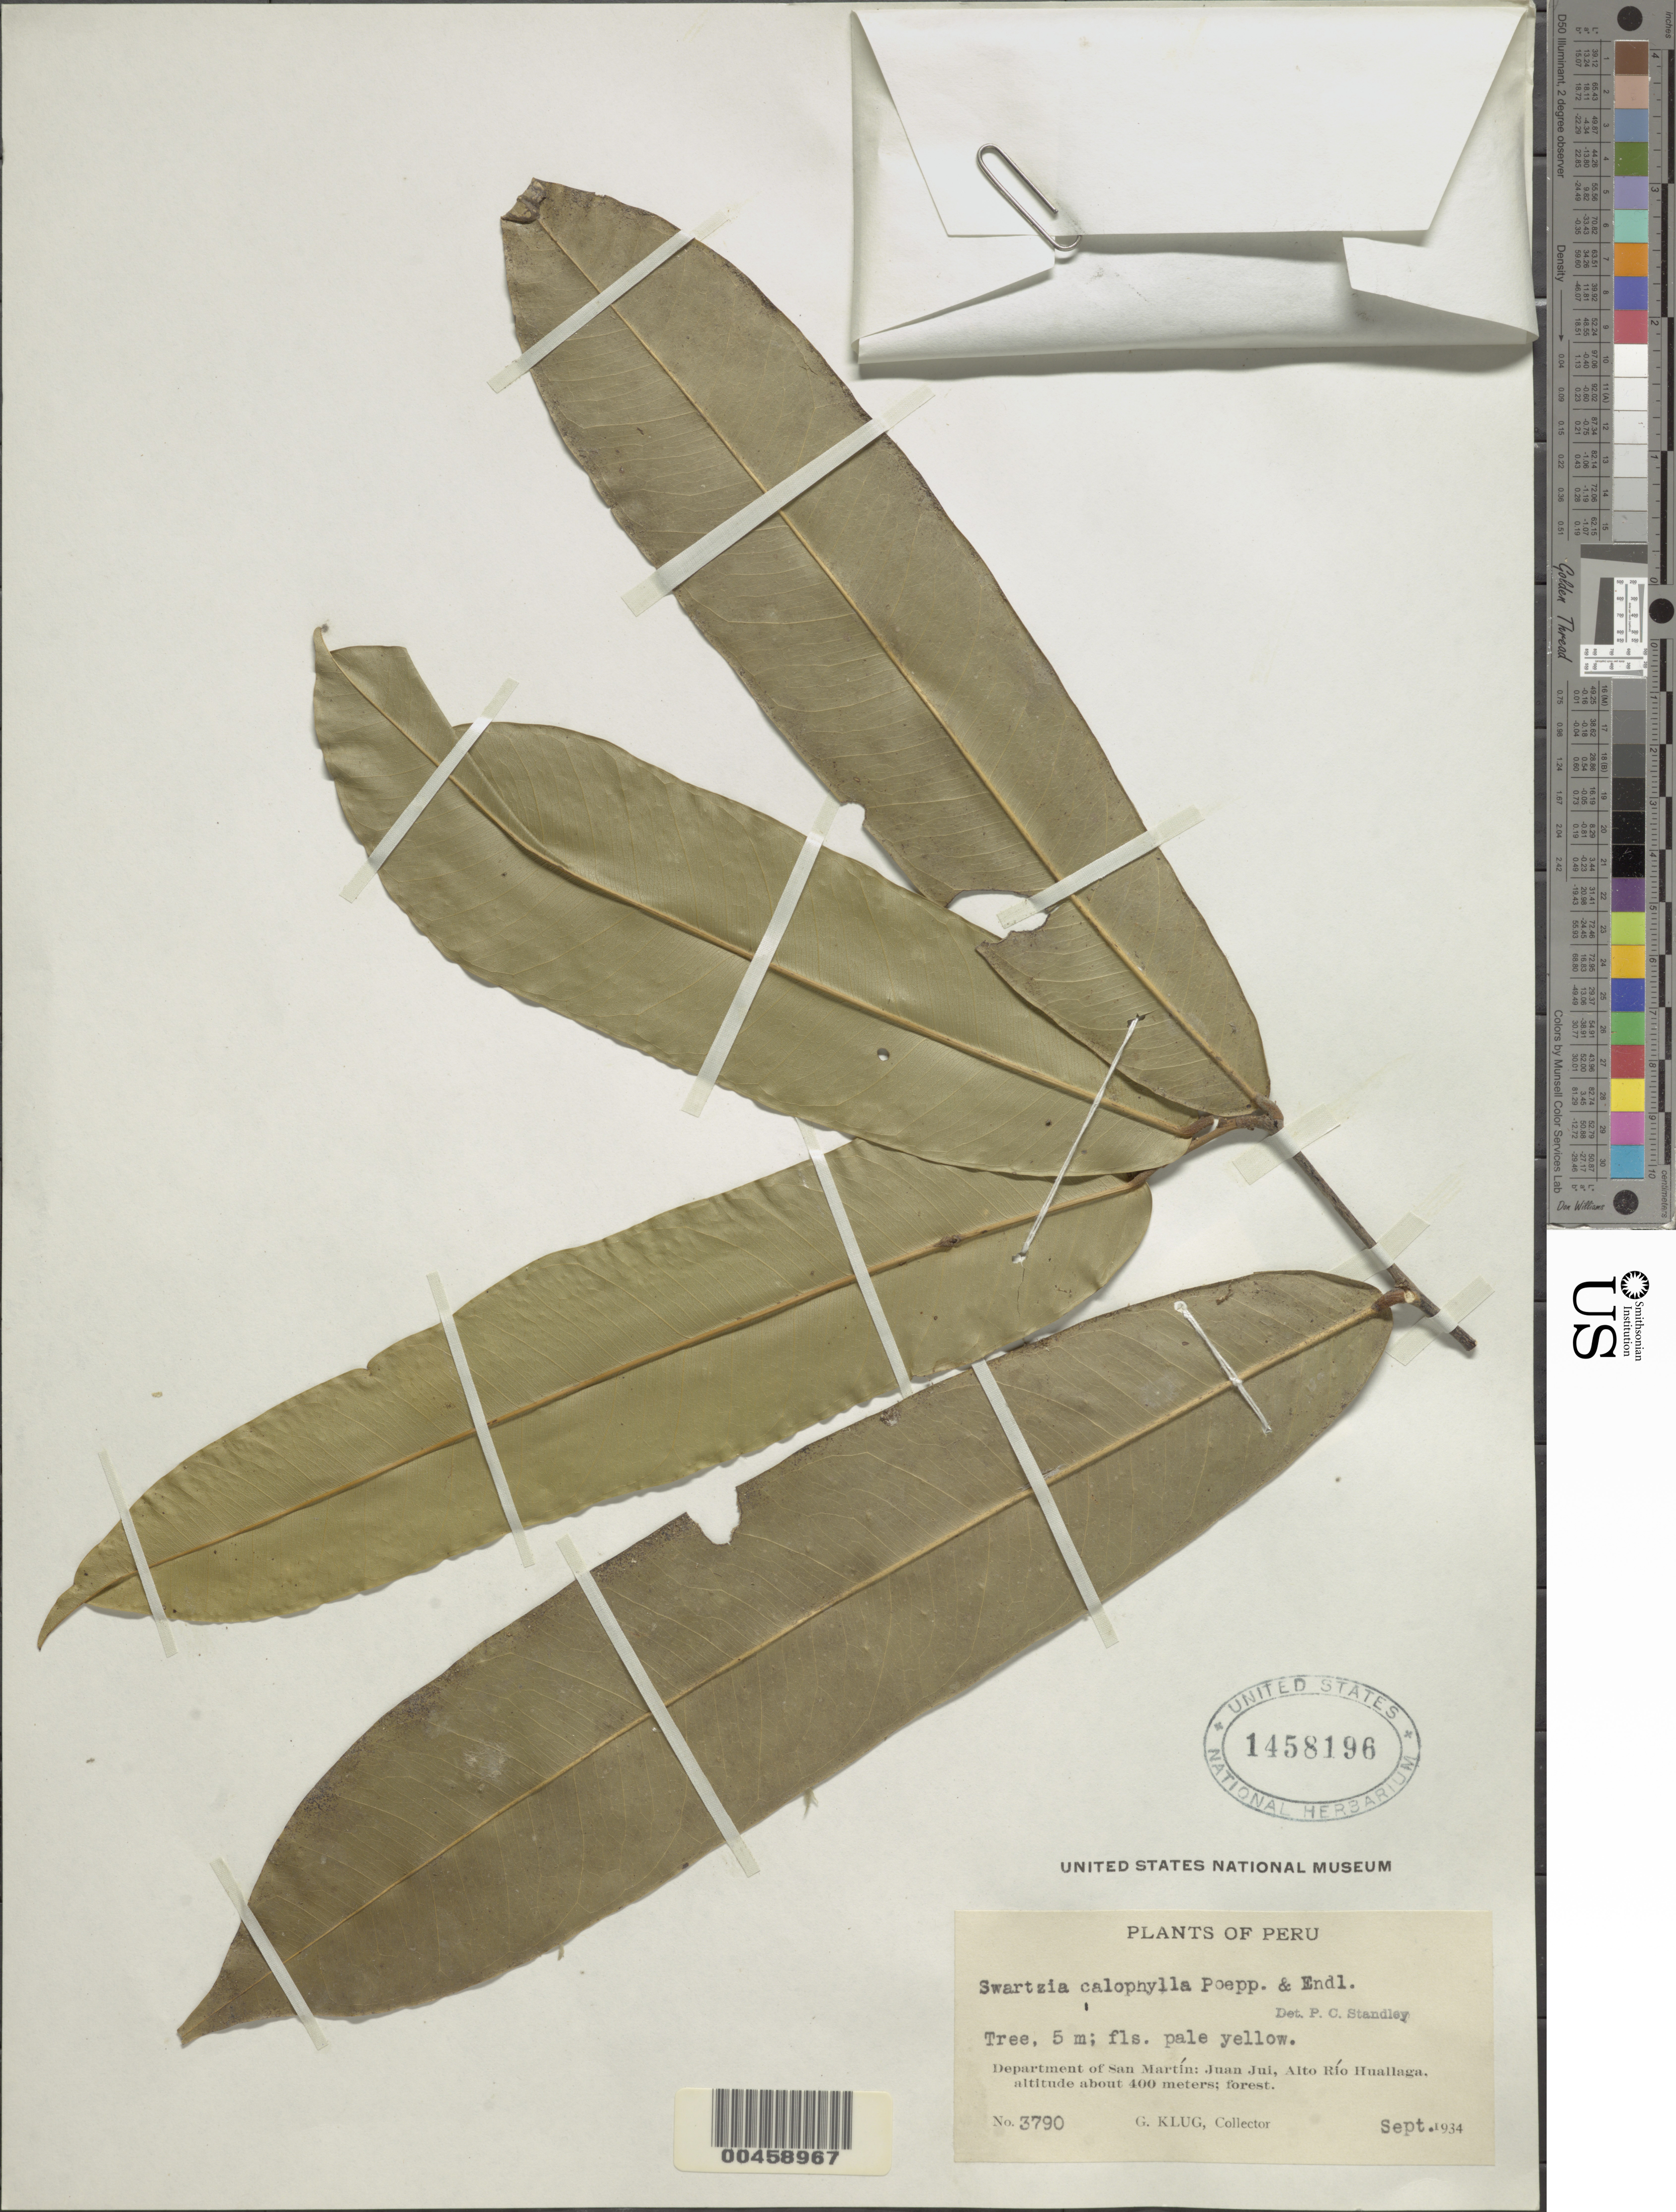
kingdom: Plantae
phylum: Tracheophyta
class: Magnoliopsida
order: Fabales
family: Fabaceae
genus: Swartzia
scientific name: Swartzia simplex var. simplex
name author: (Sw.) Spreng.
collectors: G. Klug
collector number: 3790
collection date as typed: Sep 1934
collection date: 1934-09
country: Peru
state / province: San Martín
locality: Juan jui, alto rio huallaga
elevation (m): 400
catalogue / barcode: US 1458196